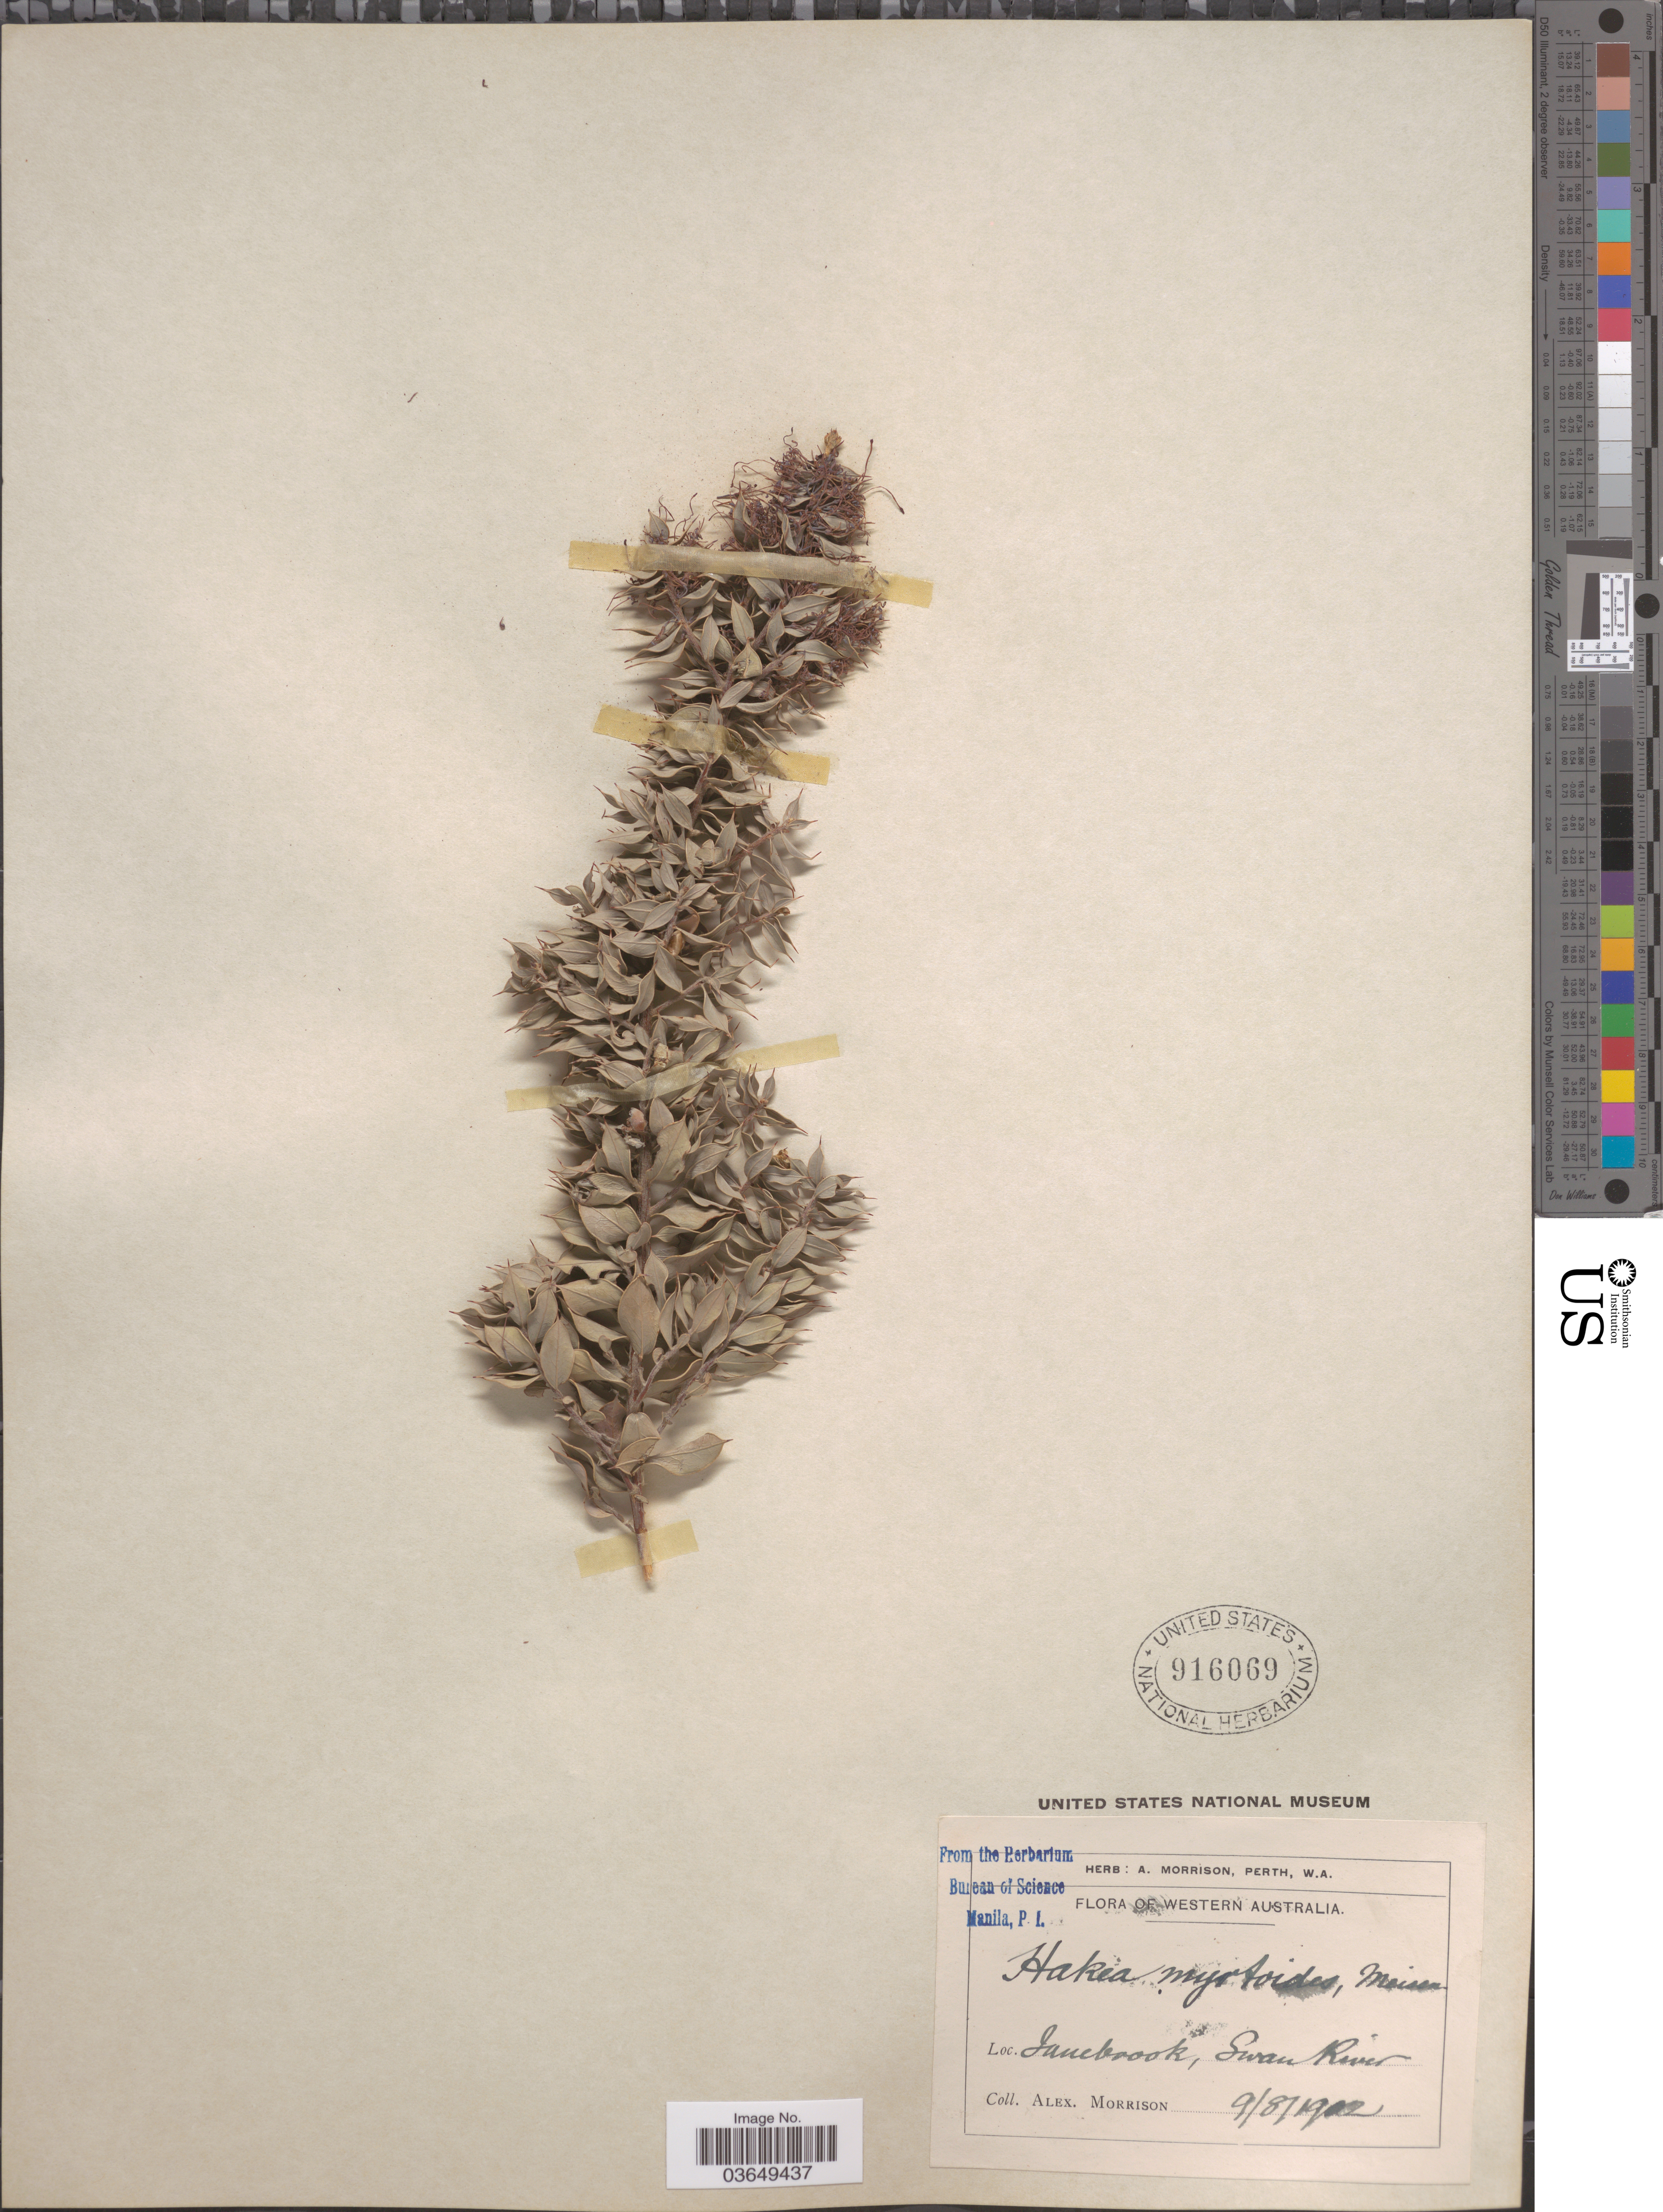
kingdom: Plantae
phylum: Tracheophyta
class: Magnoliopsida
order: Proteales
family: Proteaceae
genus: Hakea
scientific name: Hakea myrtoides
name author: Meisn.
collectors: A. Morrison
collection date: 1902-08-09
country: Australia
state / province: Western Australia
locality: Janebrook, Swan River.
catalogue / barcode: US 916069